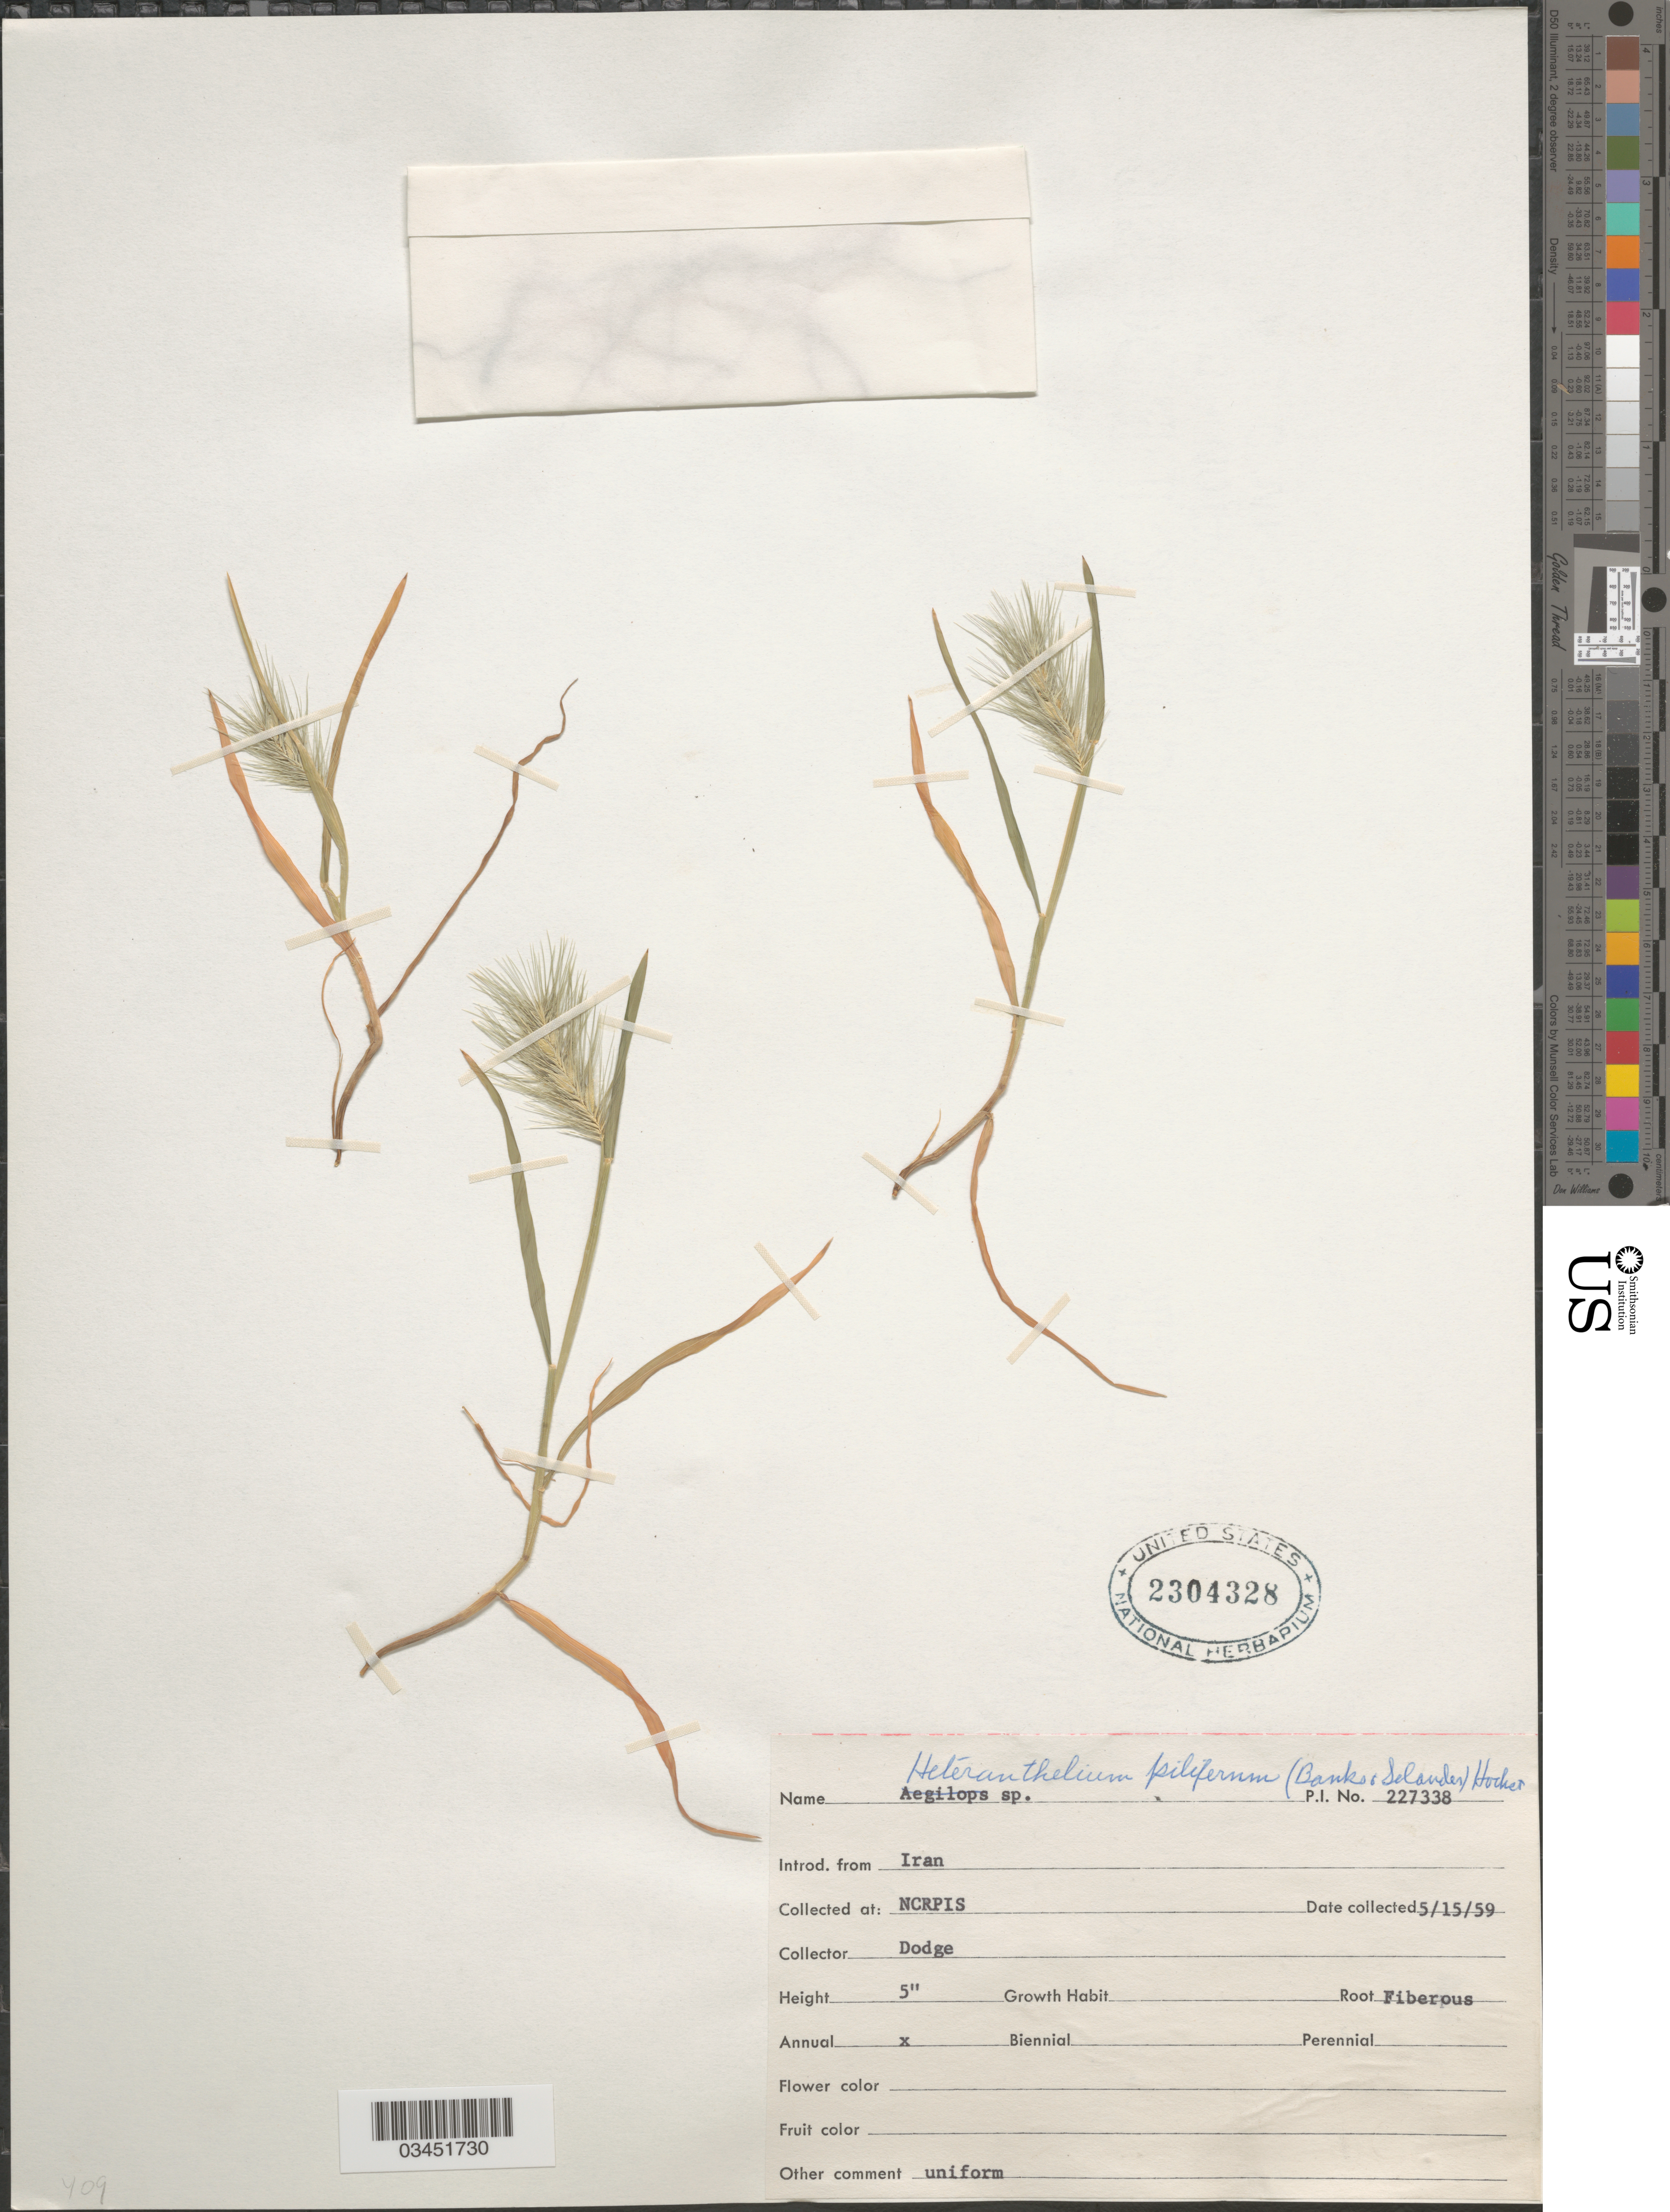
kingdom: Plantae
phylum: Tracheophyta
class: Liliopsida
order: Poales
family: Poaceae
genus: Heteranthelium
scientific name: Heteranthelium piliferum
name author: (Sol.) Hochst.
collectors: -. Dodge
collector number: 227338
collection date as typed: Transcribed d/m/y: 15/5/59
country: United States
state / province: Iowa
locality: NCRPIS.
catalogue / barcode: US 2304328